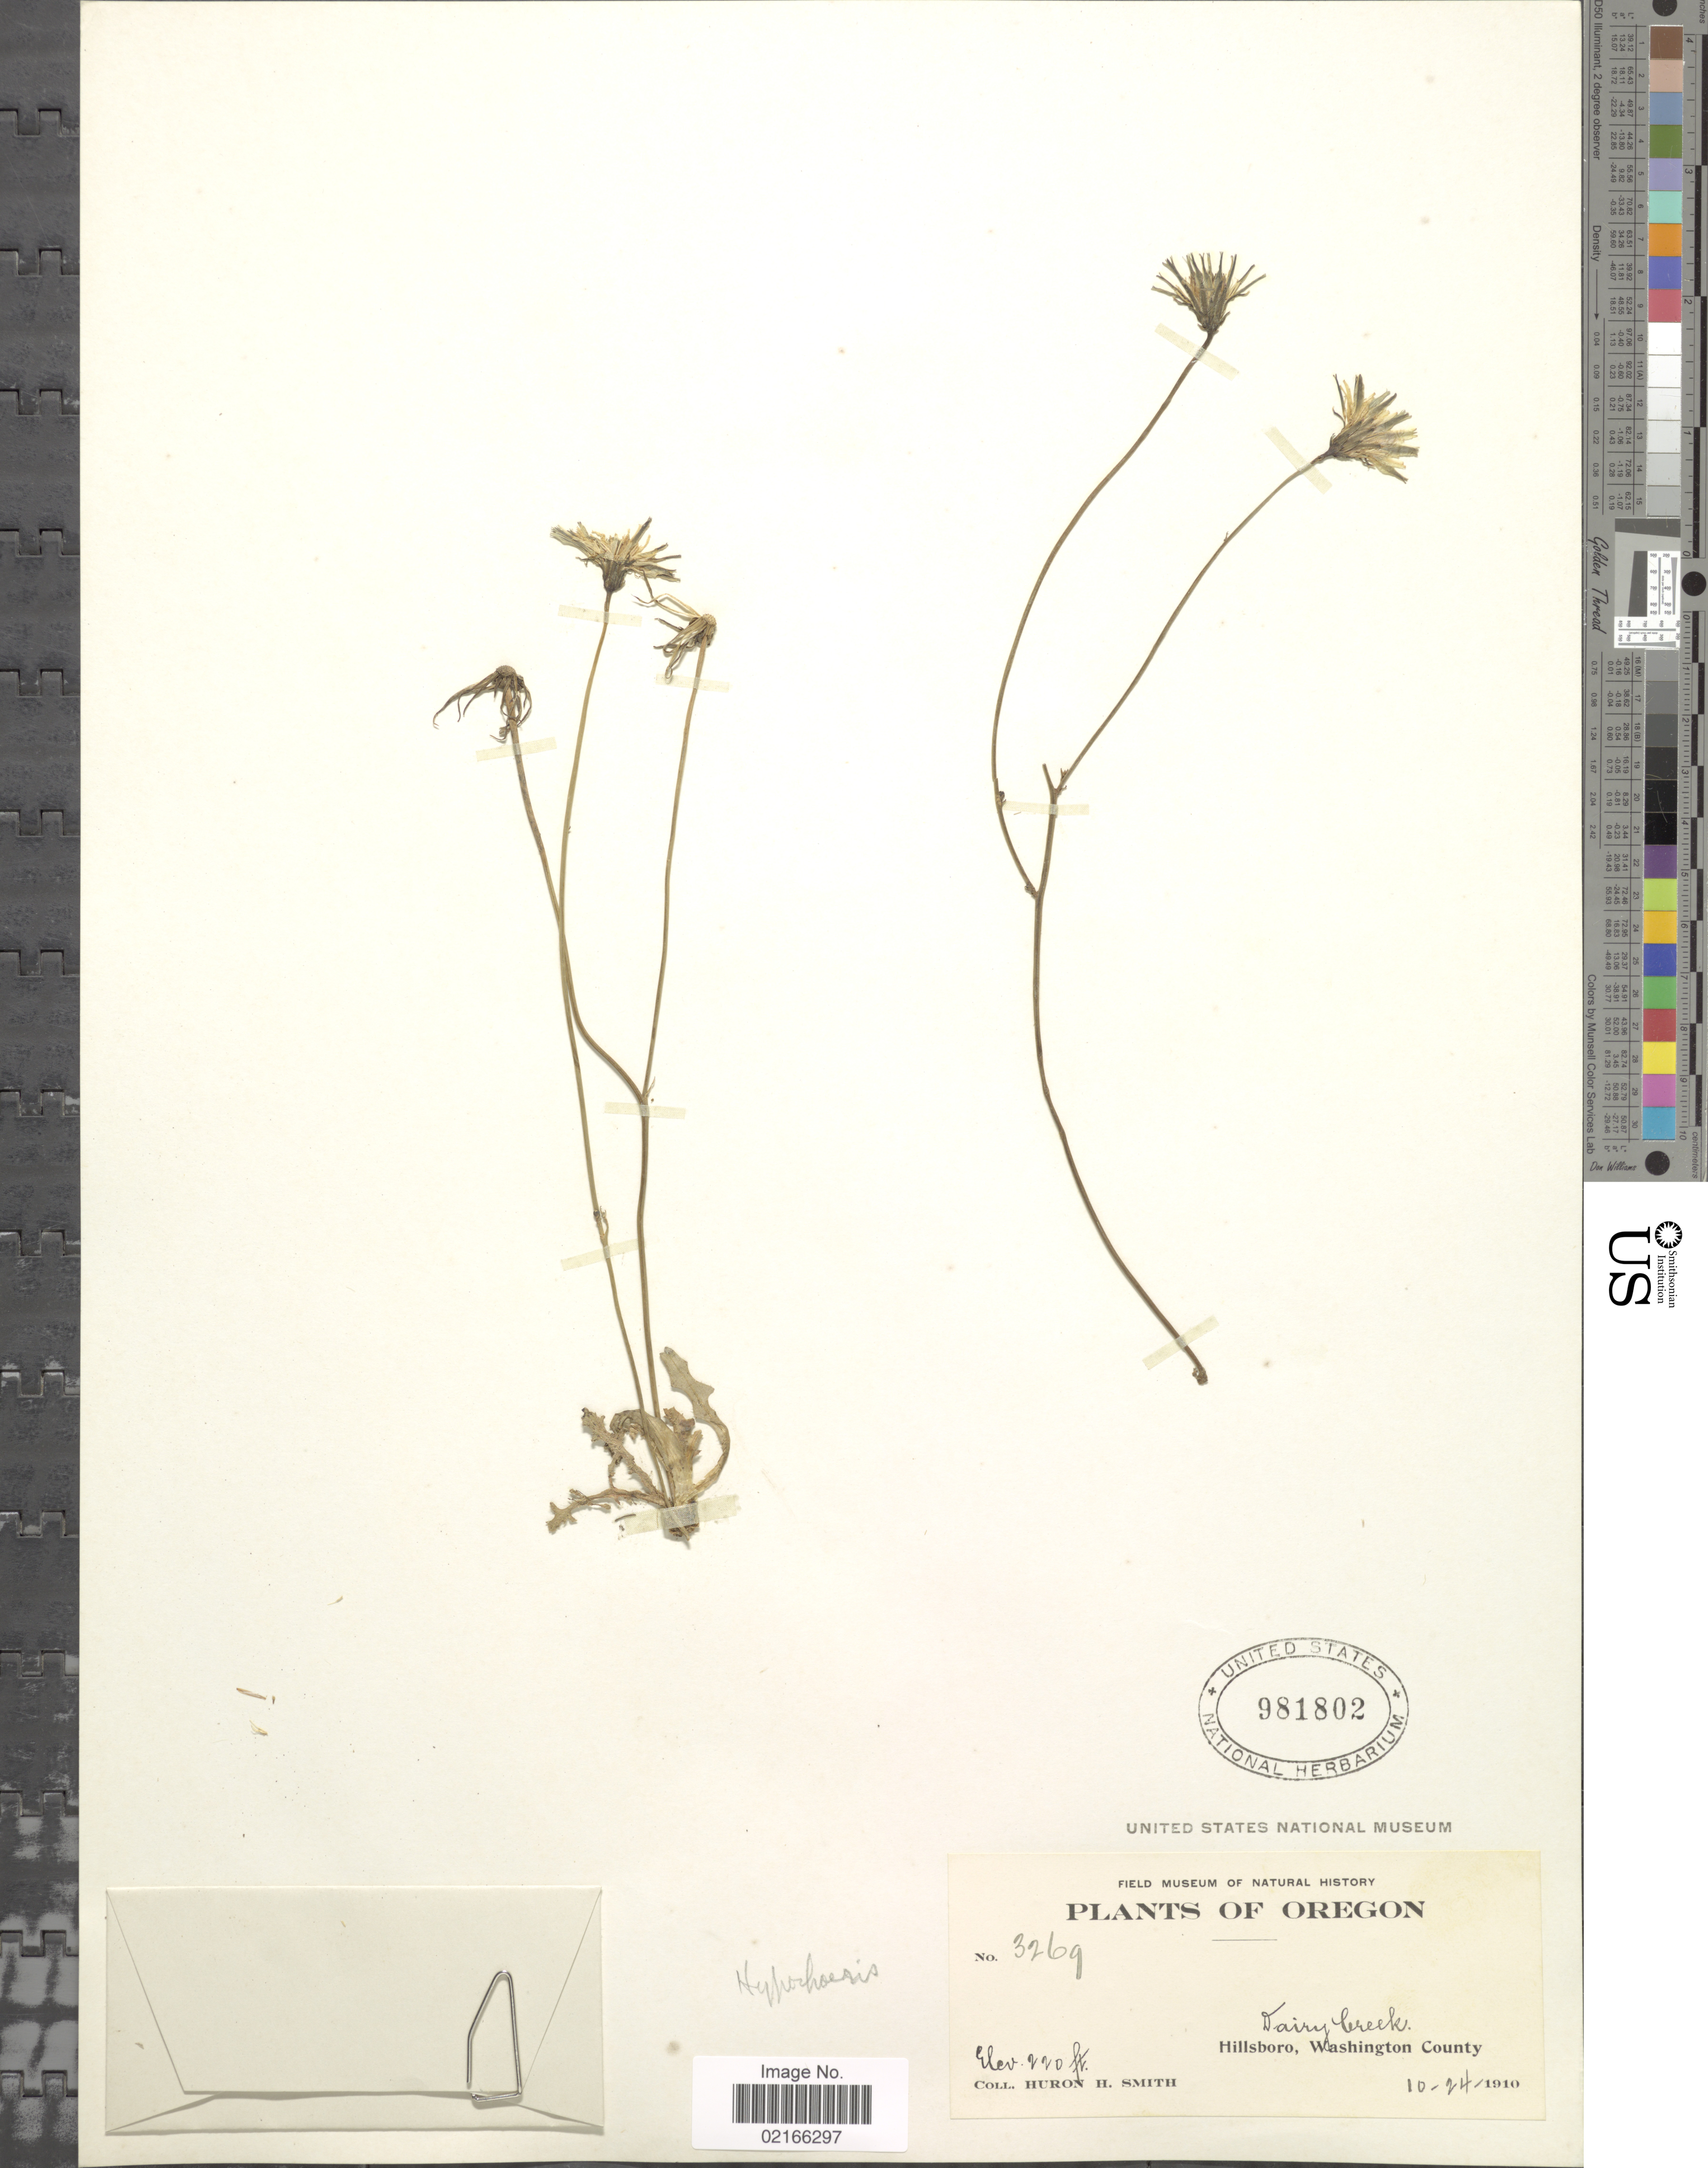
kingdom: Plantae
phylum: Tracheophyta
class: Magnoliopsida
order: Asterales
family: Asteraceae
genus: Hypochaeris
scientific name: Hypochaeris sp.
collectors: Huron H. Smith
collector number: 3269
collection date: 1910-10-24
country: United States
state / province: Oregon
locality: Dairy Creek. Hillsboro, Washington County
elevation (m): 67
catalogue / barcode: US 981802